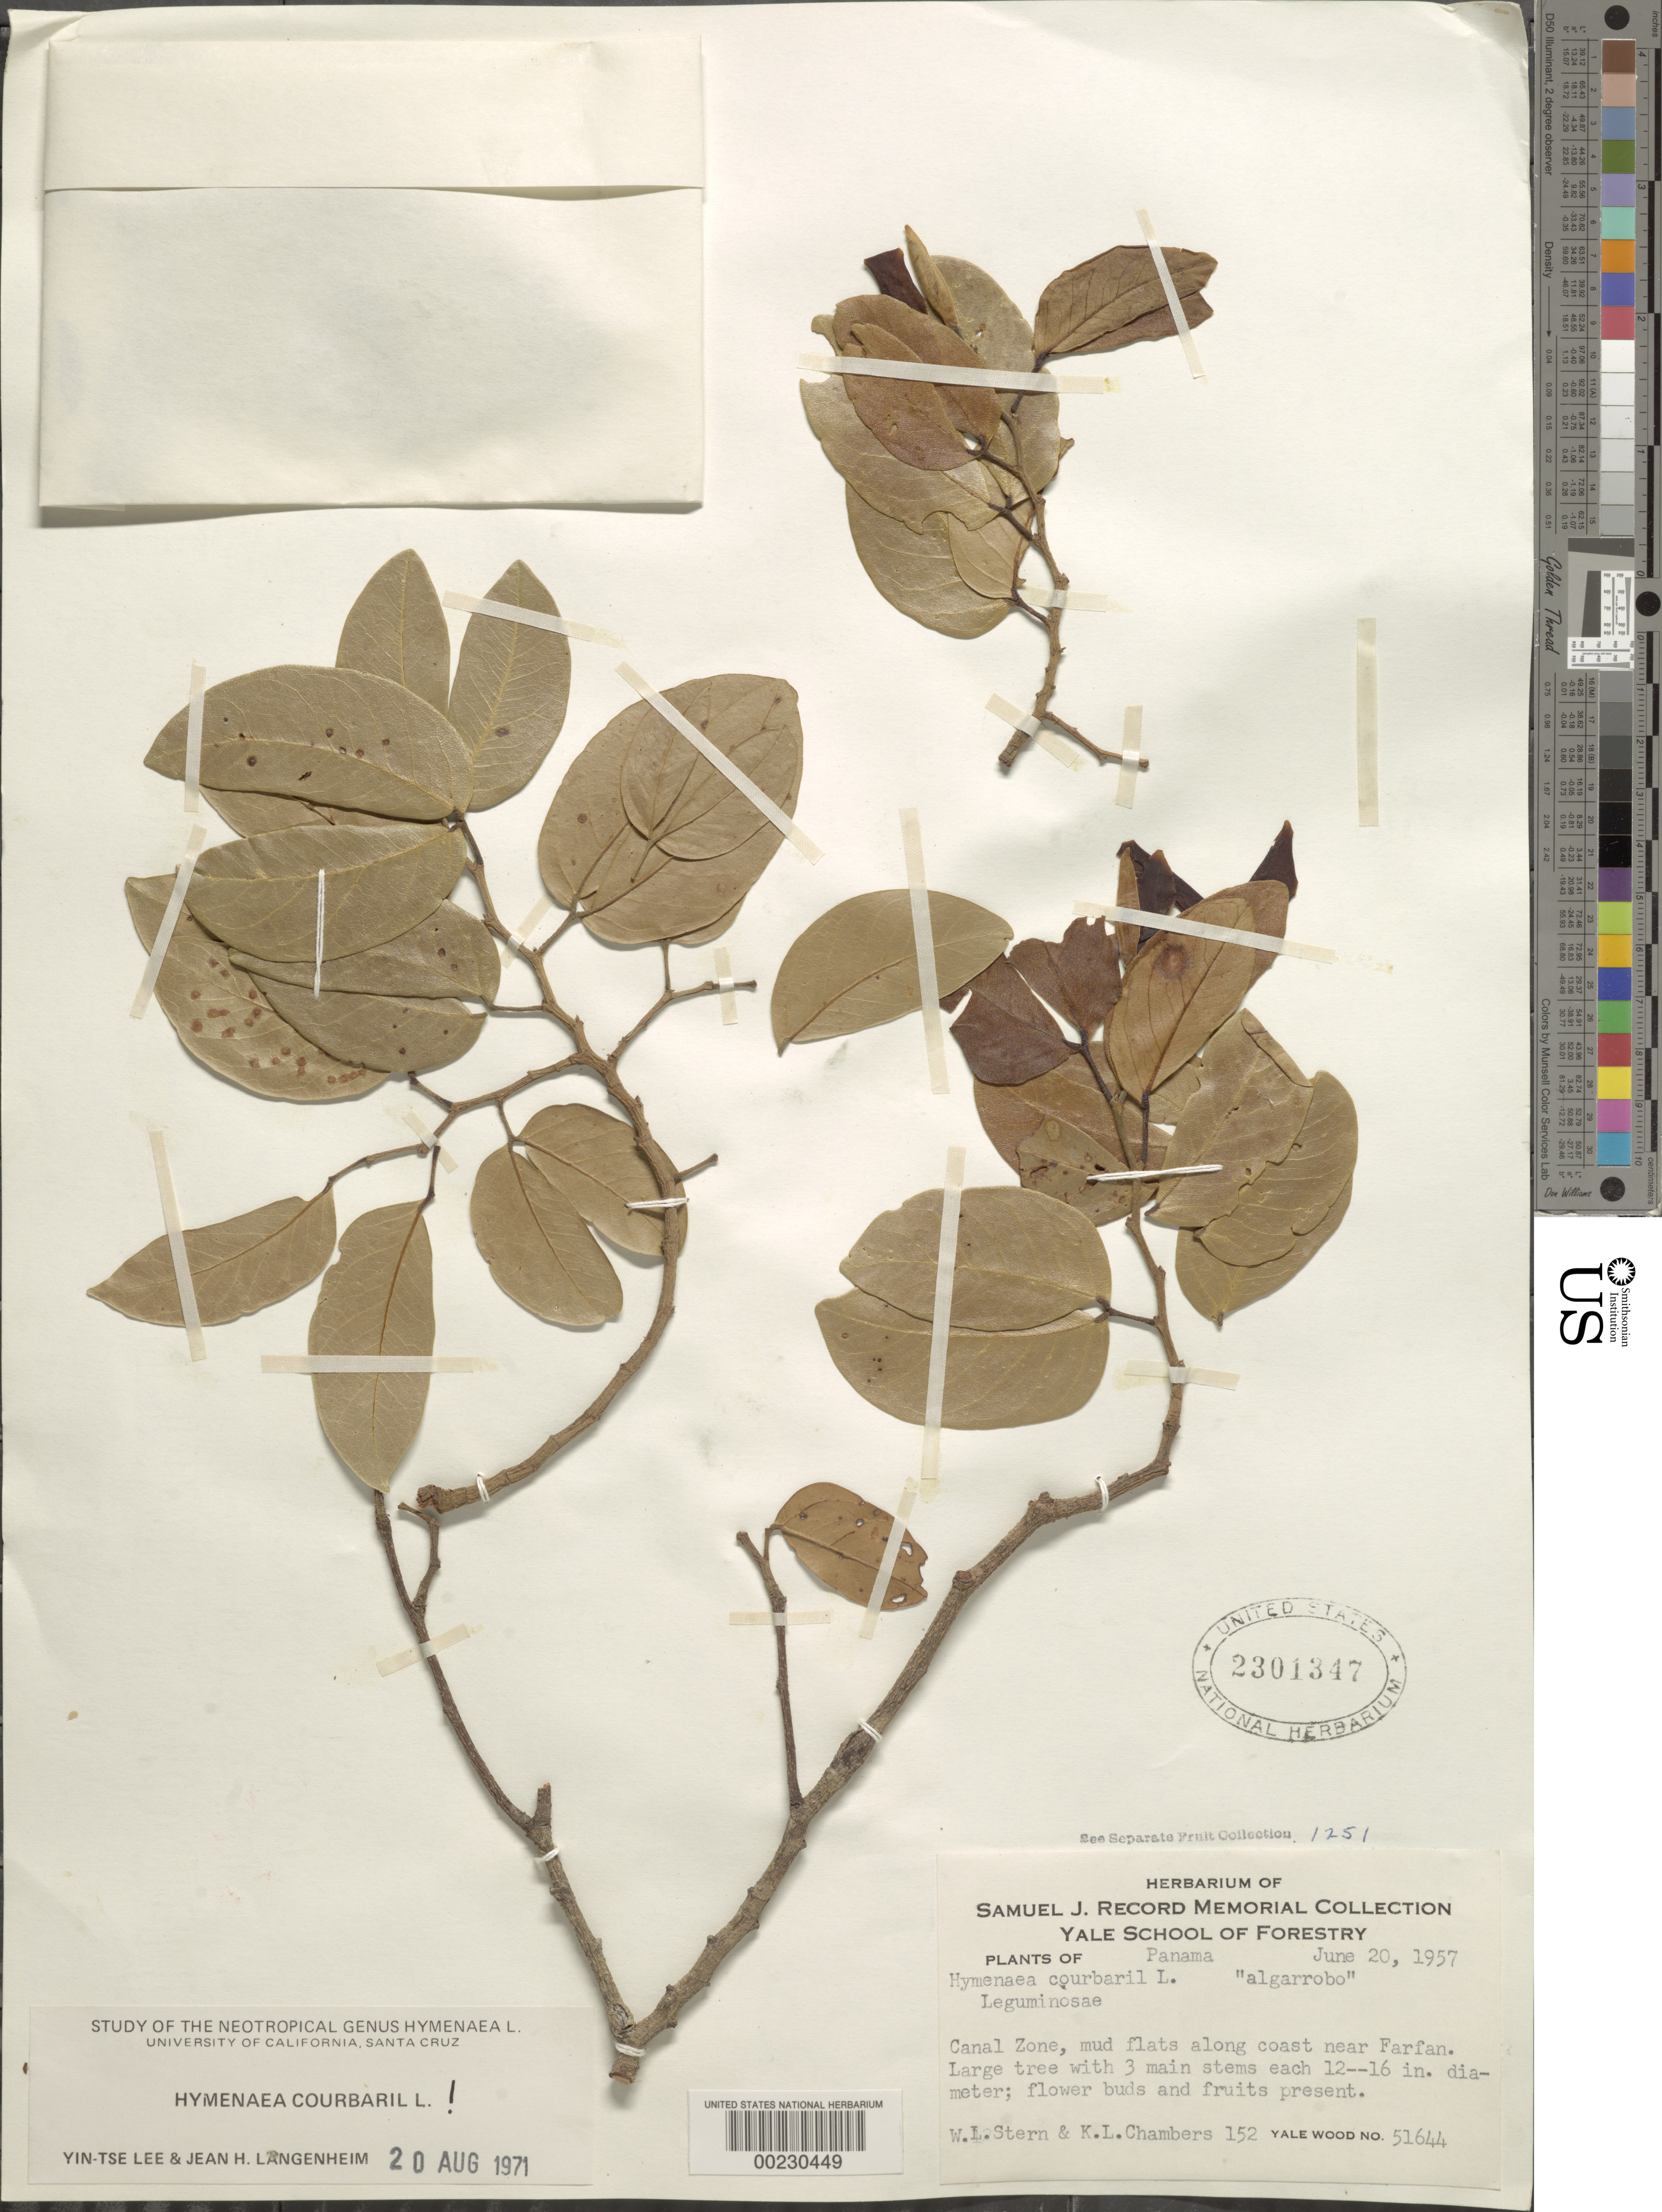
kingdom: Plantae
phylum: Tracheophyta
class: Magnoliopsida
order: Fabales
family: Fabaceae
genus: Hymenaea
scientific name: Hymenaea courbaril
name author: L.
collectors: W. L. Stern & K. L. Chambers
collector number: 152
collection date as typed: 20 Jun 1957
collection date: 1957-06-20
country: Panama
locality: Along coast near Farfan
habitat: Mud flats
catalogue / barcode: US 2301347